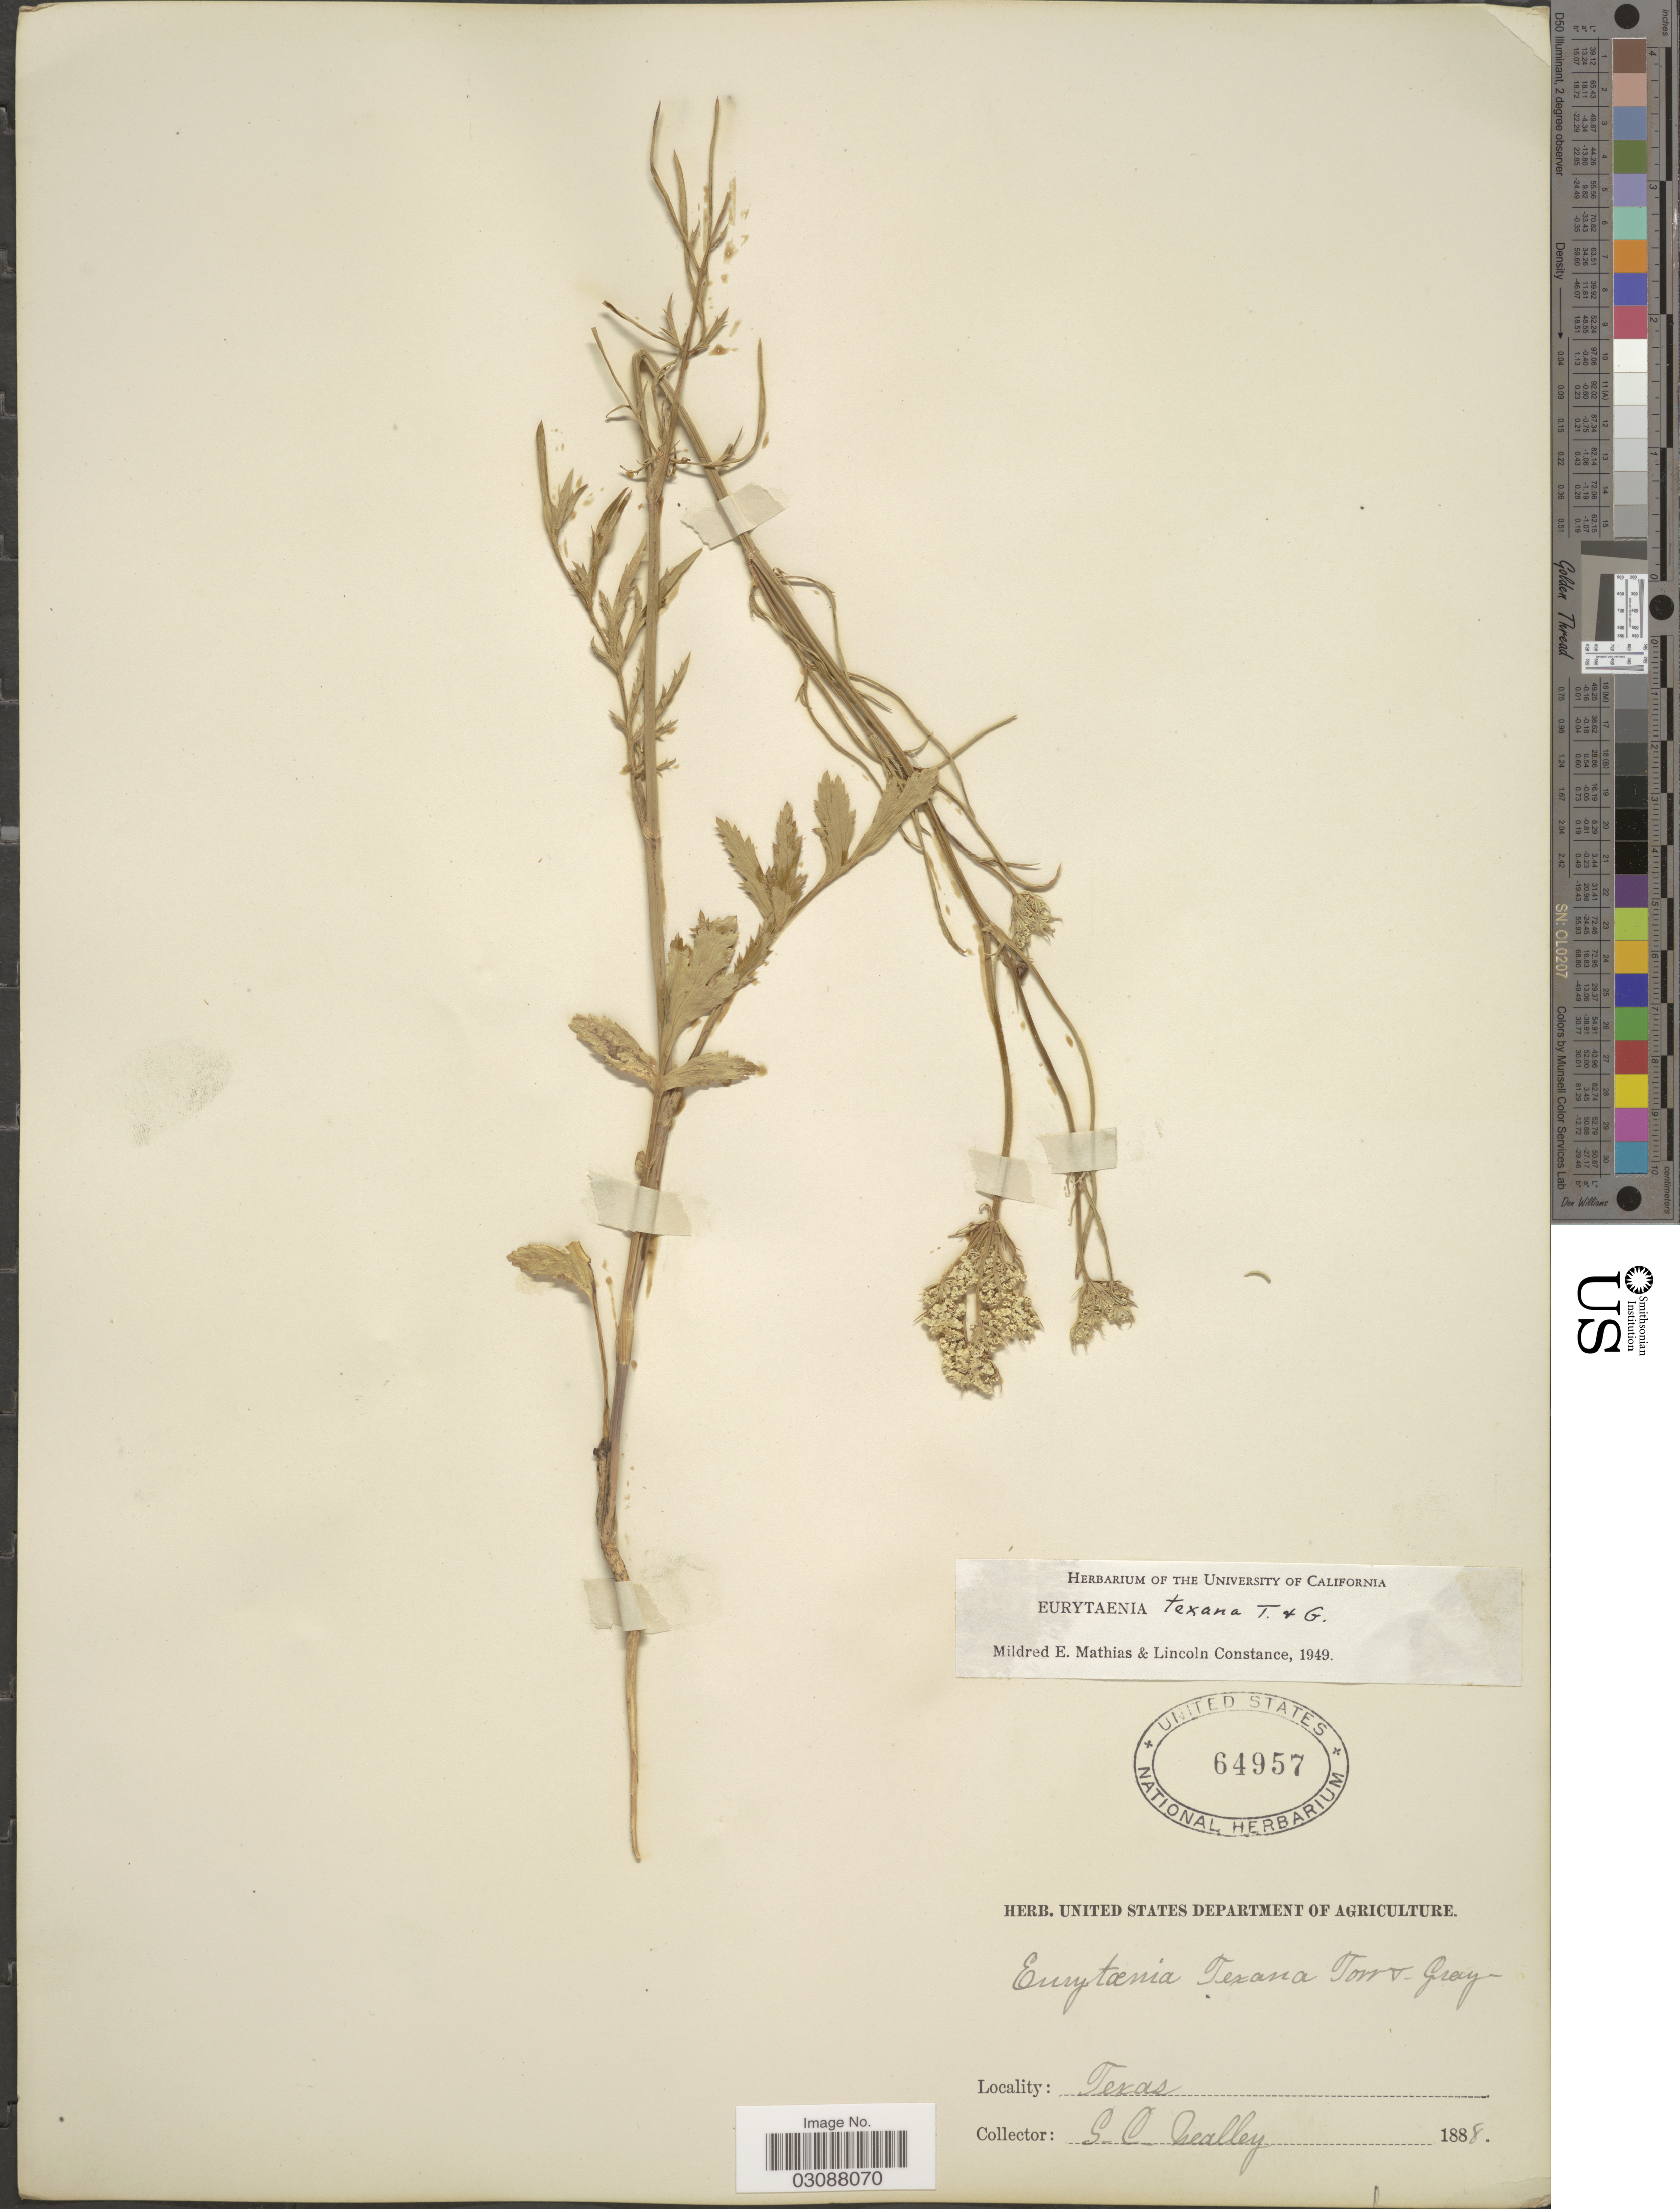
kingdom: Plantae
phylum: Tracheophyta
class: Magnoliopsida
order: Apiales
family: Apiaceae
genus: Eurytaenia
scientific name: Eurytaenia texana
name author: Torr. & A. Gray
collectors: G. C. Nealley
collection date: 1888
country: United States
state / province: Texas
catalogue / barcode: US 64957